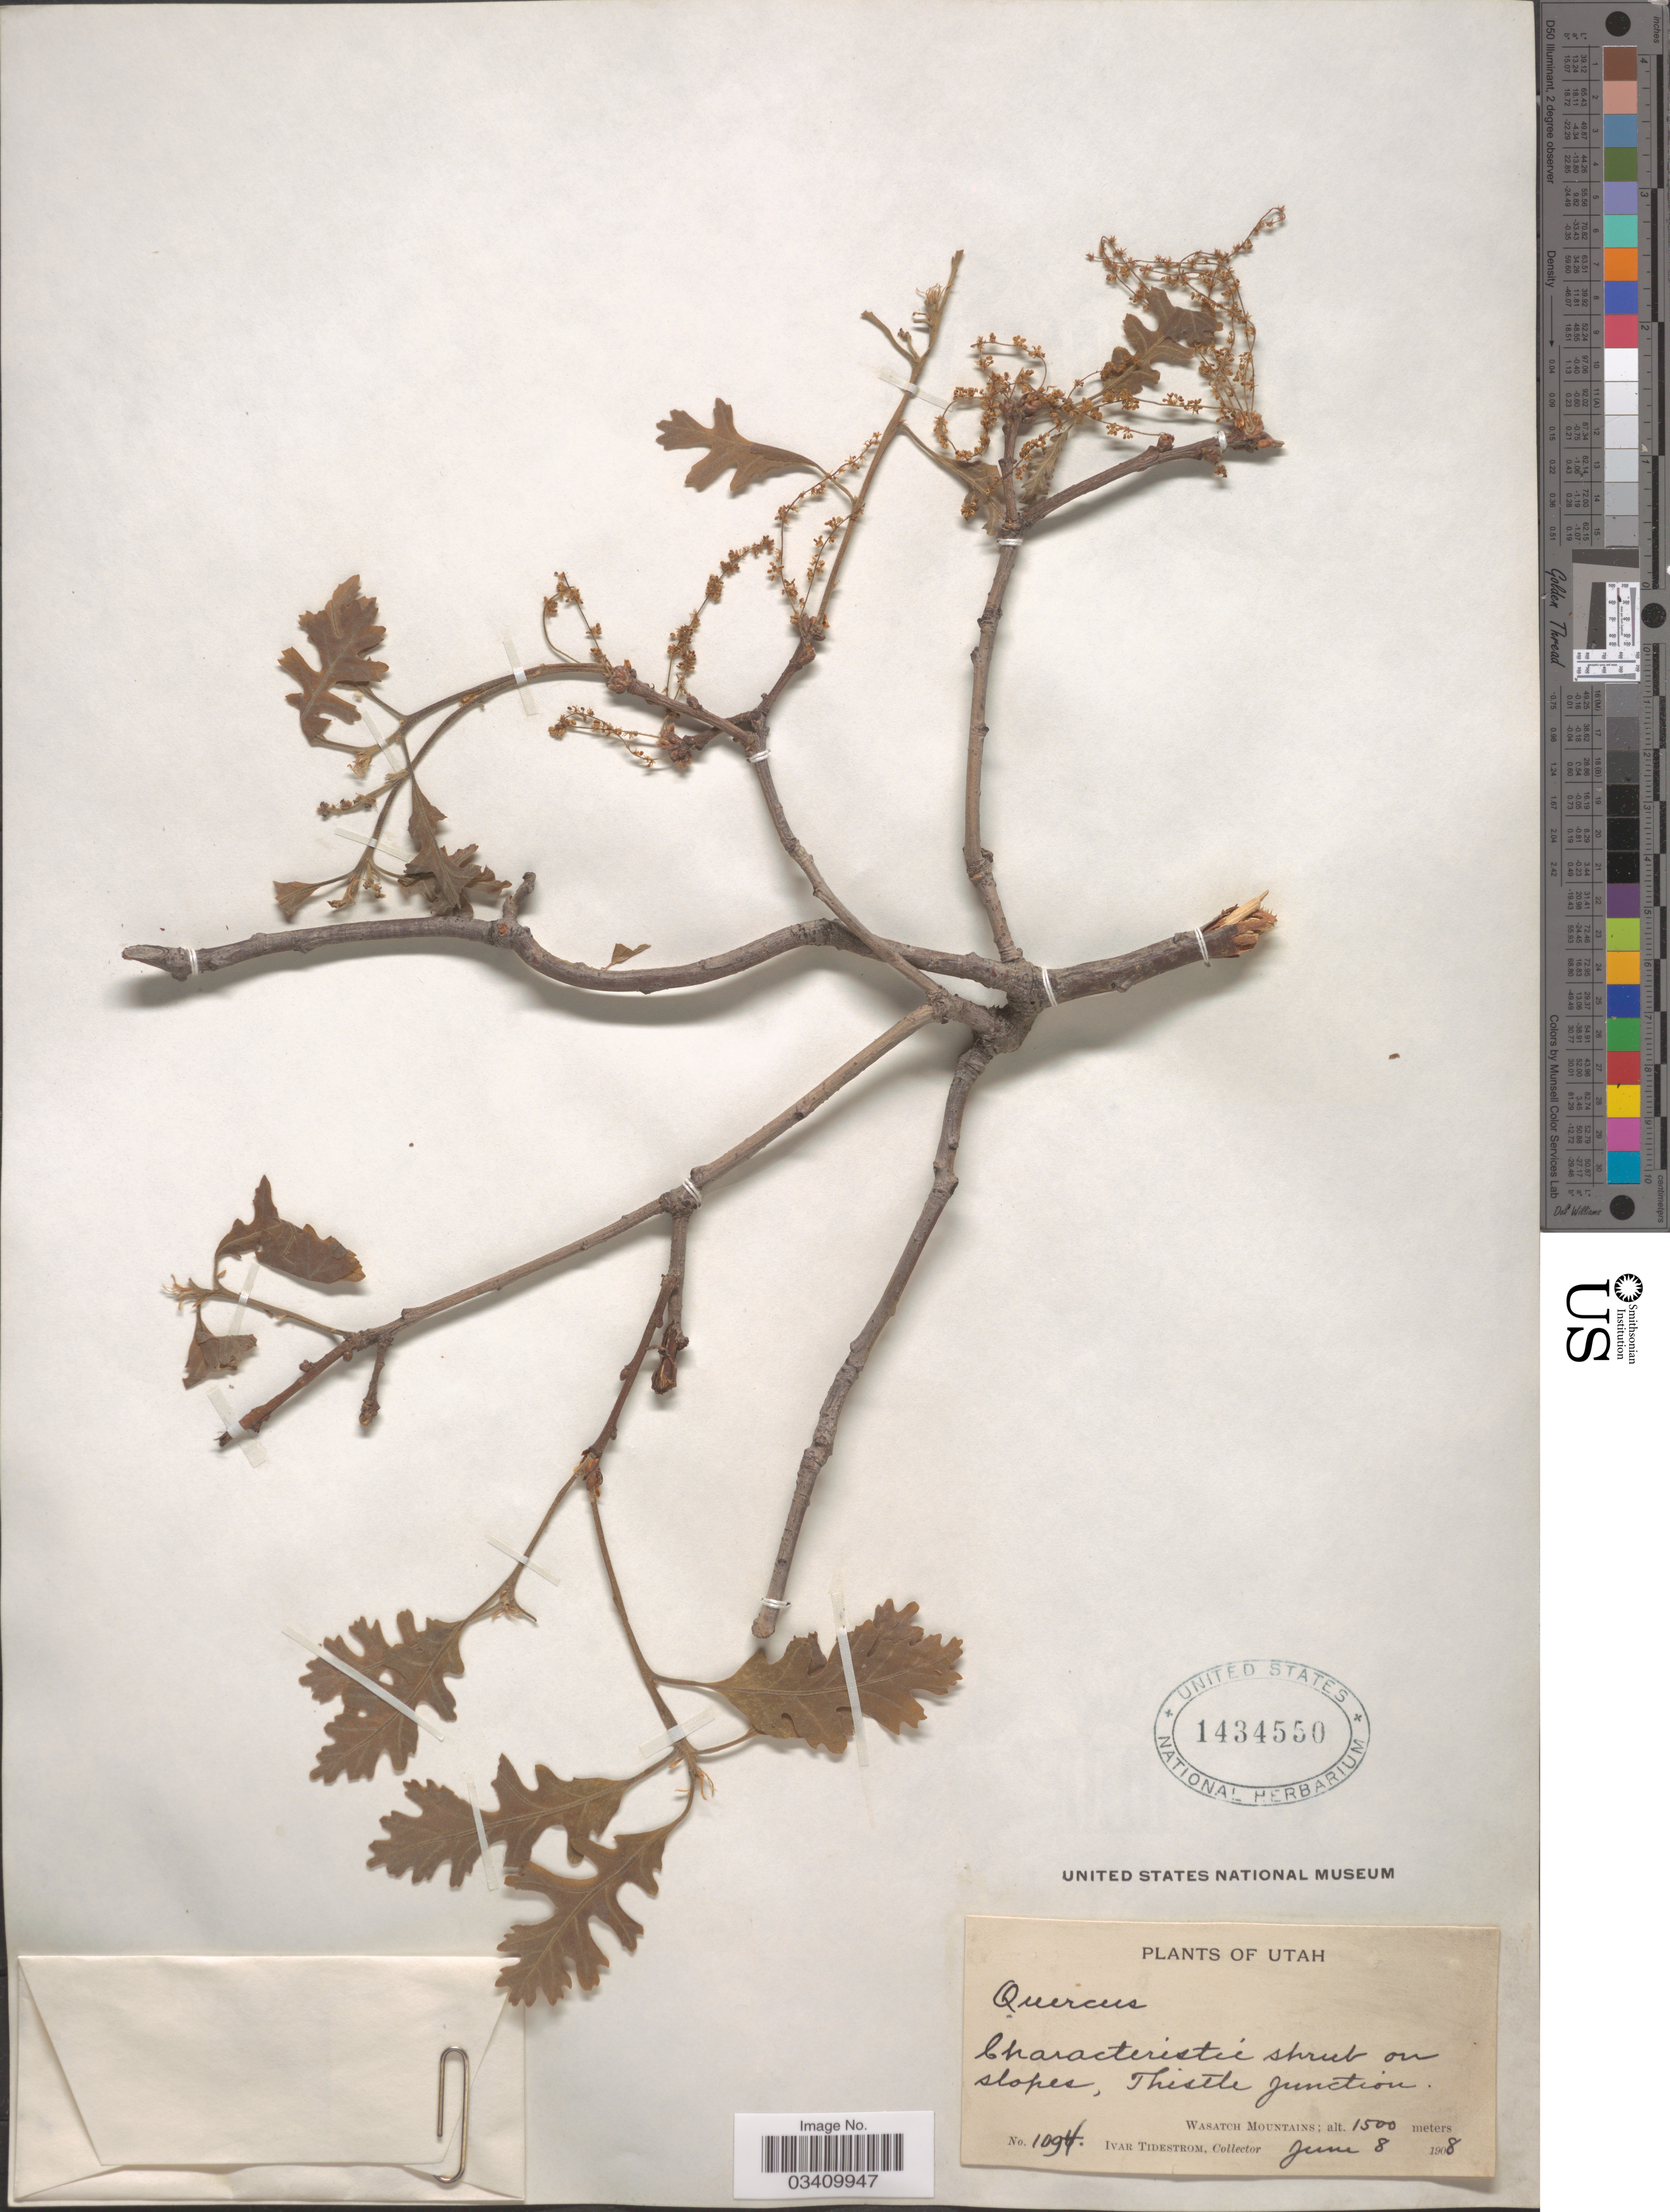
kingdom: Plantae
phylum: Tracheophyta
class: Magnoliopsida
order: Fagales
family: Fagaceae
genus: Quercus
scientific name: Quercus sp.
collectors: I. F. Tidestrom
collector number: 1094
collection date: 1908-06-08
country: United States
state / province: Utah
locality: Thistle Junction. Wasatch Mountains.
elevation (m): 1500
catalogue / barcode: US 1434550